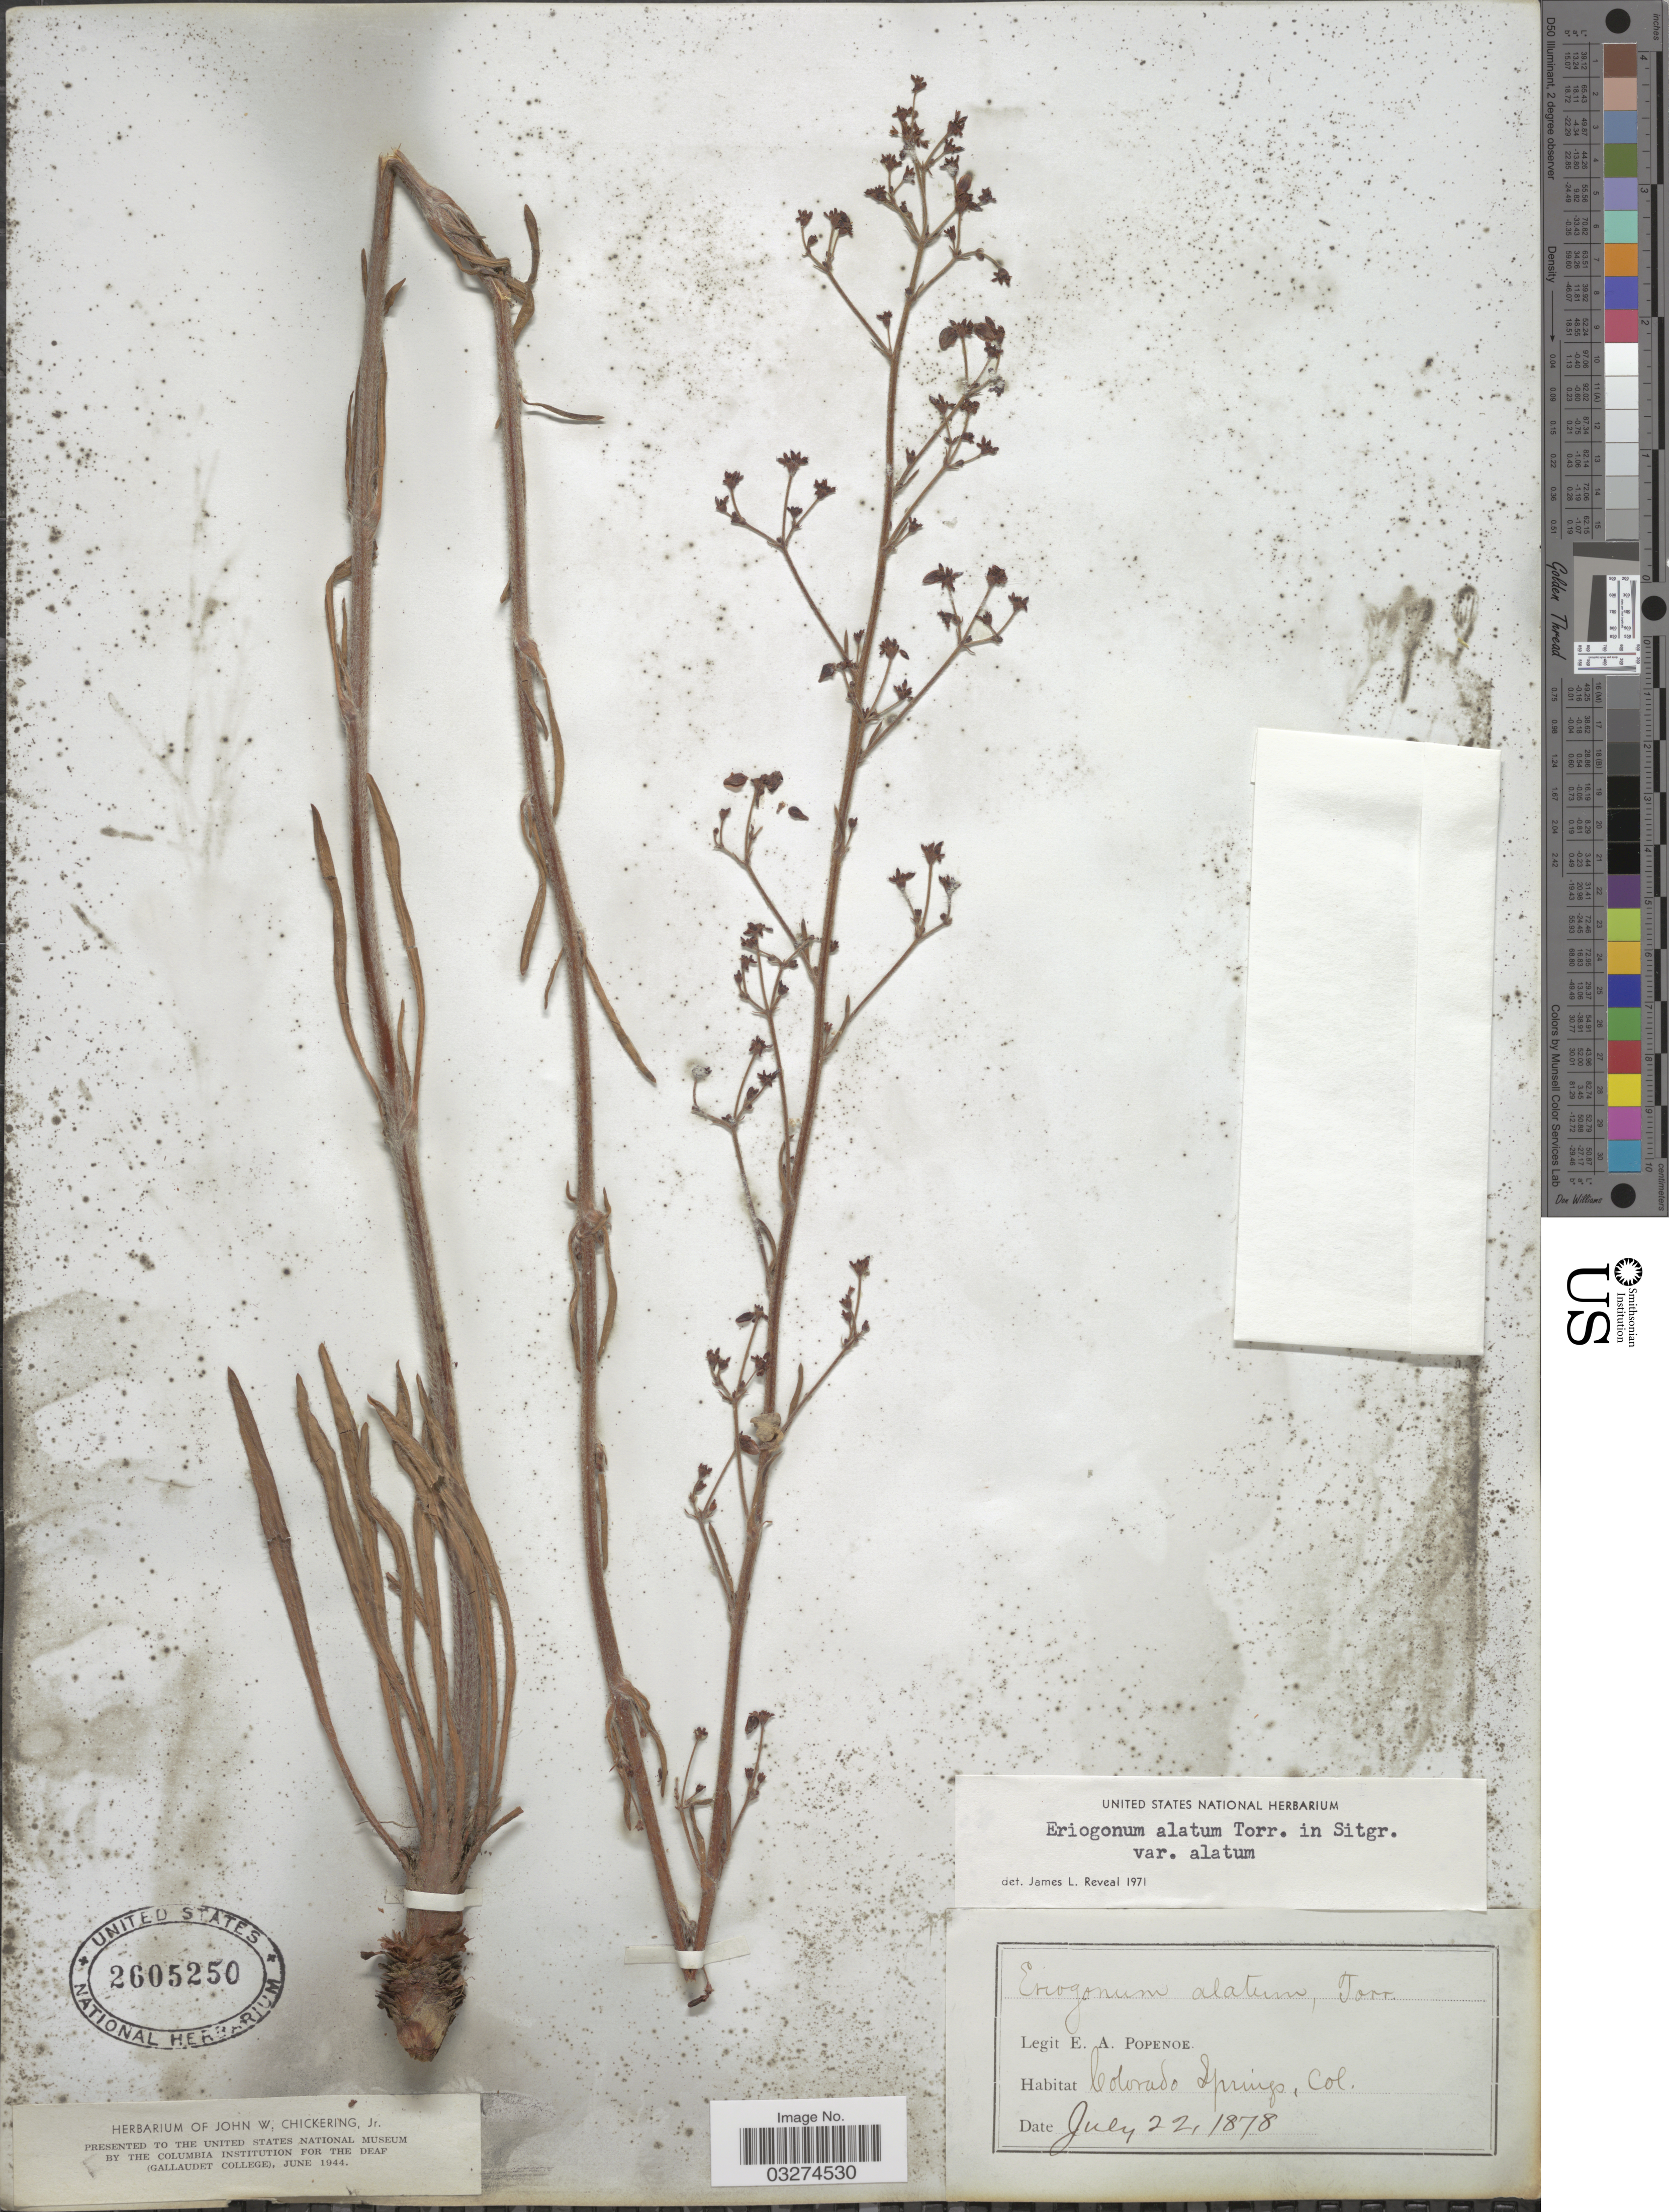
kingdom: Plantae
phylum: Tracheophyta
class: Magnoliopsida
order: Caryophyllales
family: Polygonaceae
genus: Eriogonum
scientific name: Eriogonum alatum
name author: Torr.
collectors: E. A. Popenoe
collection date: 1878-07-22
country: United States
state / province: Colorado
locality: Colorado Springs.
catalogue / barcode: US 2605250